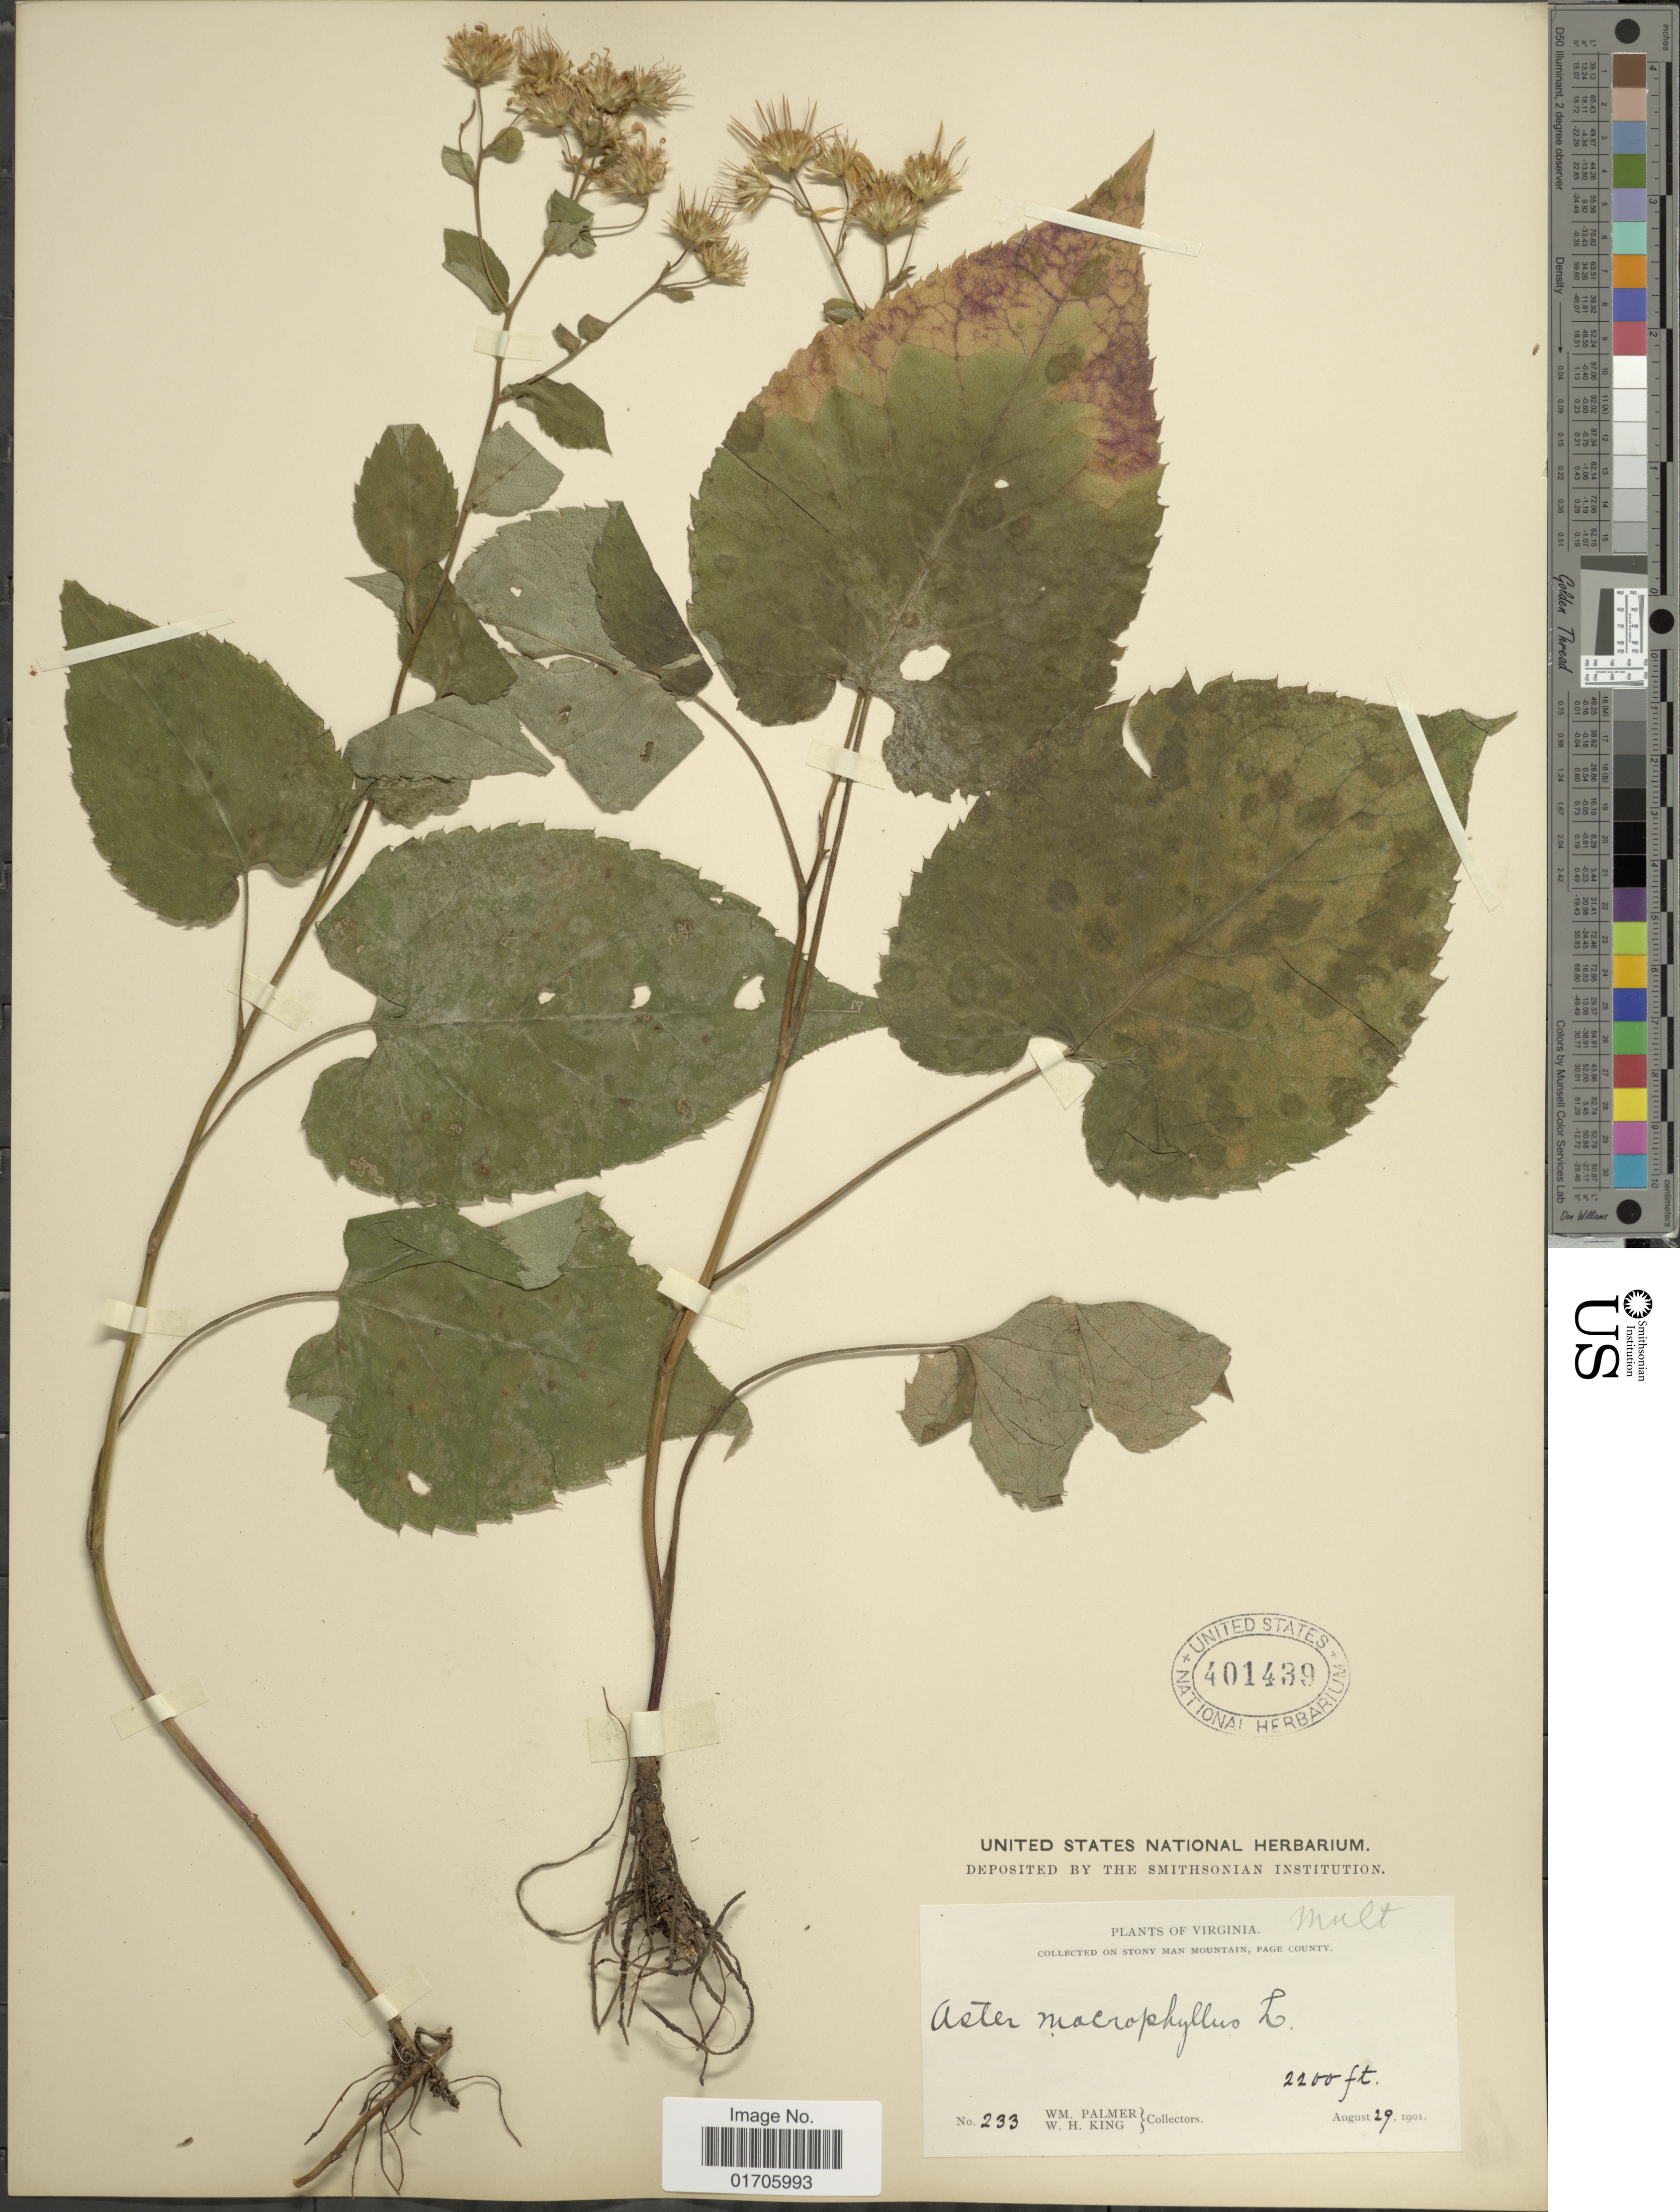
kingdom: Plantae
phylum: Tracheophyta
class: Magnoliopsida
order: Asterales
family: Asteraceae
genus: Eurybia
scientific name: Eurybia sp.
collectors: W. Palmer & W. H. King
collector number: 233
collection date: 1901-08-29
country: United States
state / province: Virginia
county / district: Page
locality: Virginia. On Stony Man Mountain, Page County.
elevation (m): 671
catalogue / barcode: US 401439